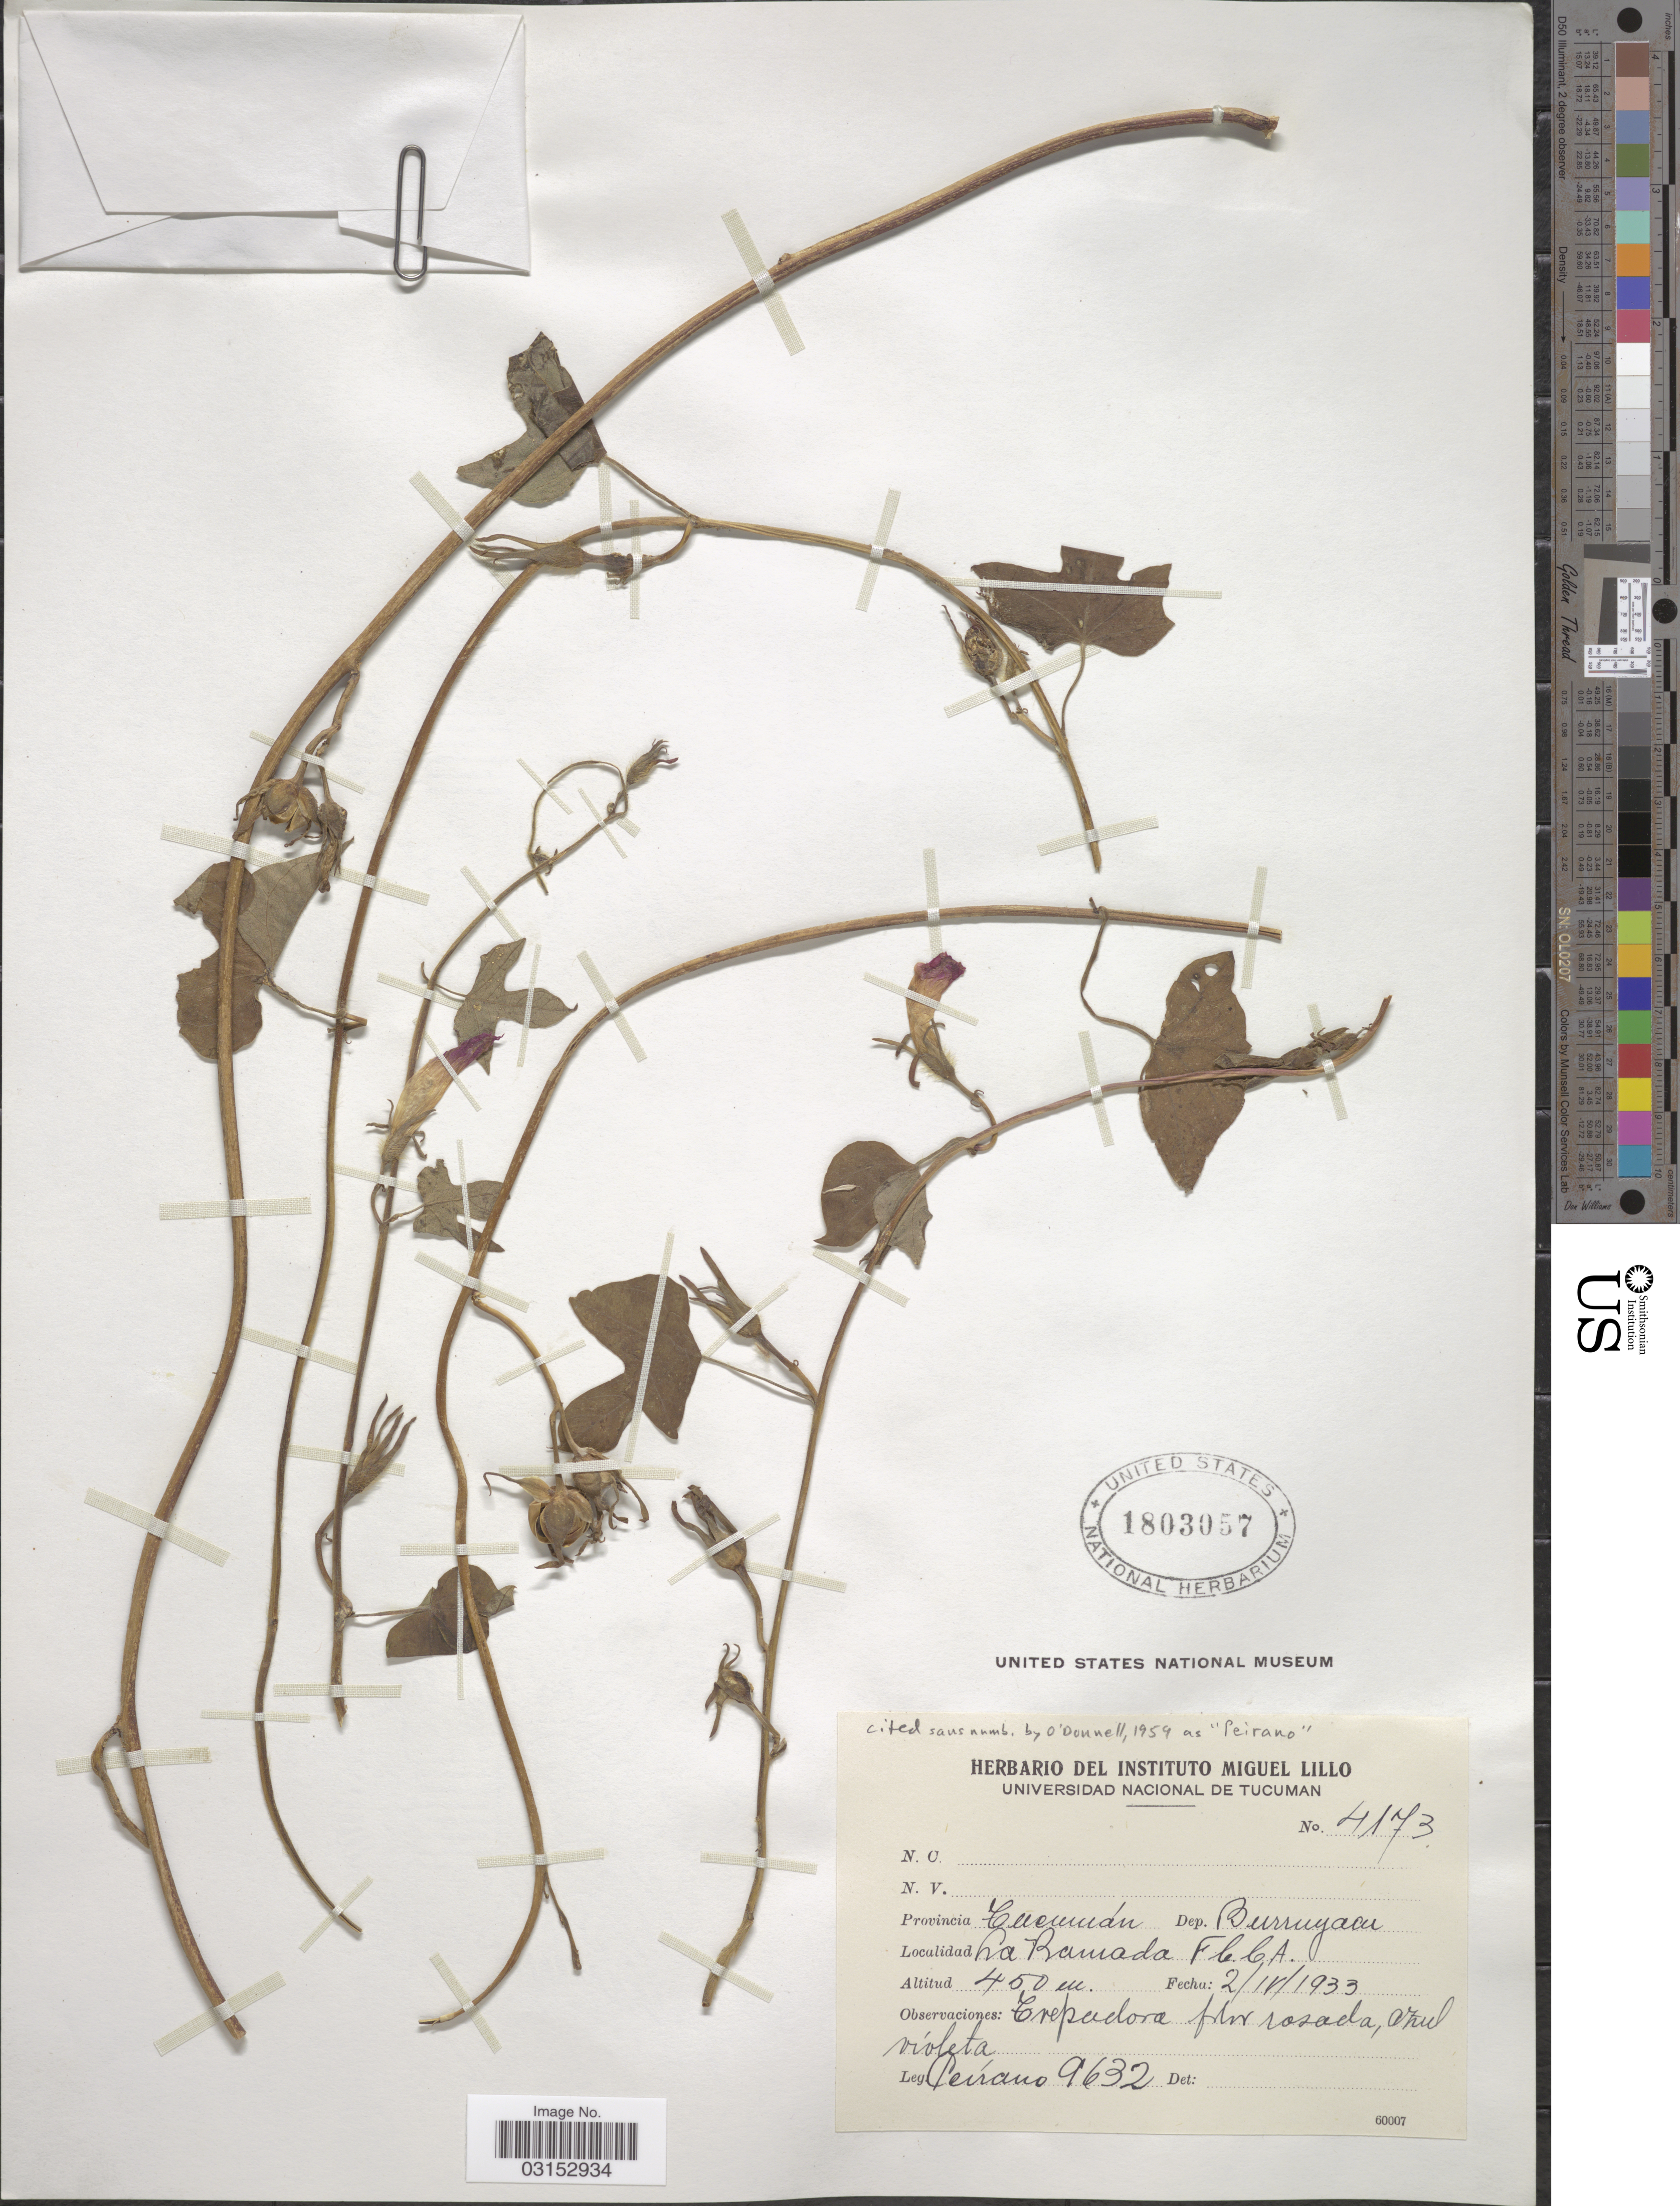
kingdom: Plantae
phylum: Tracheophyta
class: Magnoliopsida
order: Solanales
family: Convolvulaceae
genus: Ipomoea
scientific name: Ipomoea nil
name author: (L.) Roth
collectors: Peirano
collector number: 9632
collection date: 1933-04-02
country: Argentina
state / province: Tucuman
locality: Dep. Burruyacu. La Ramada F.C.C.A.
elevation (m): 450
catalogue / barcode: US 1803057